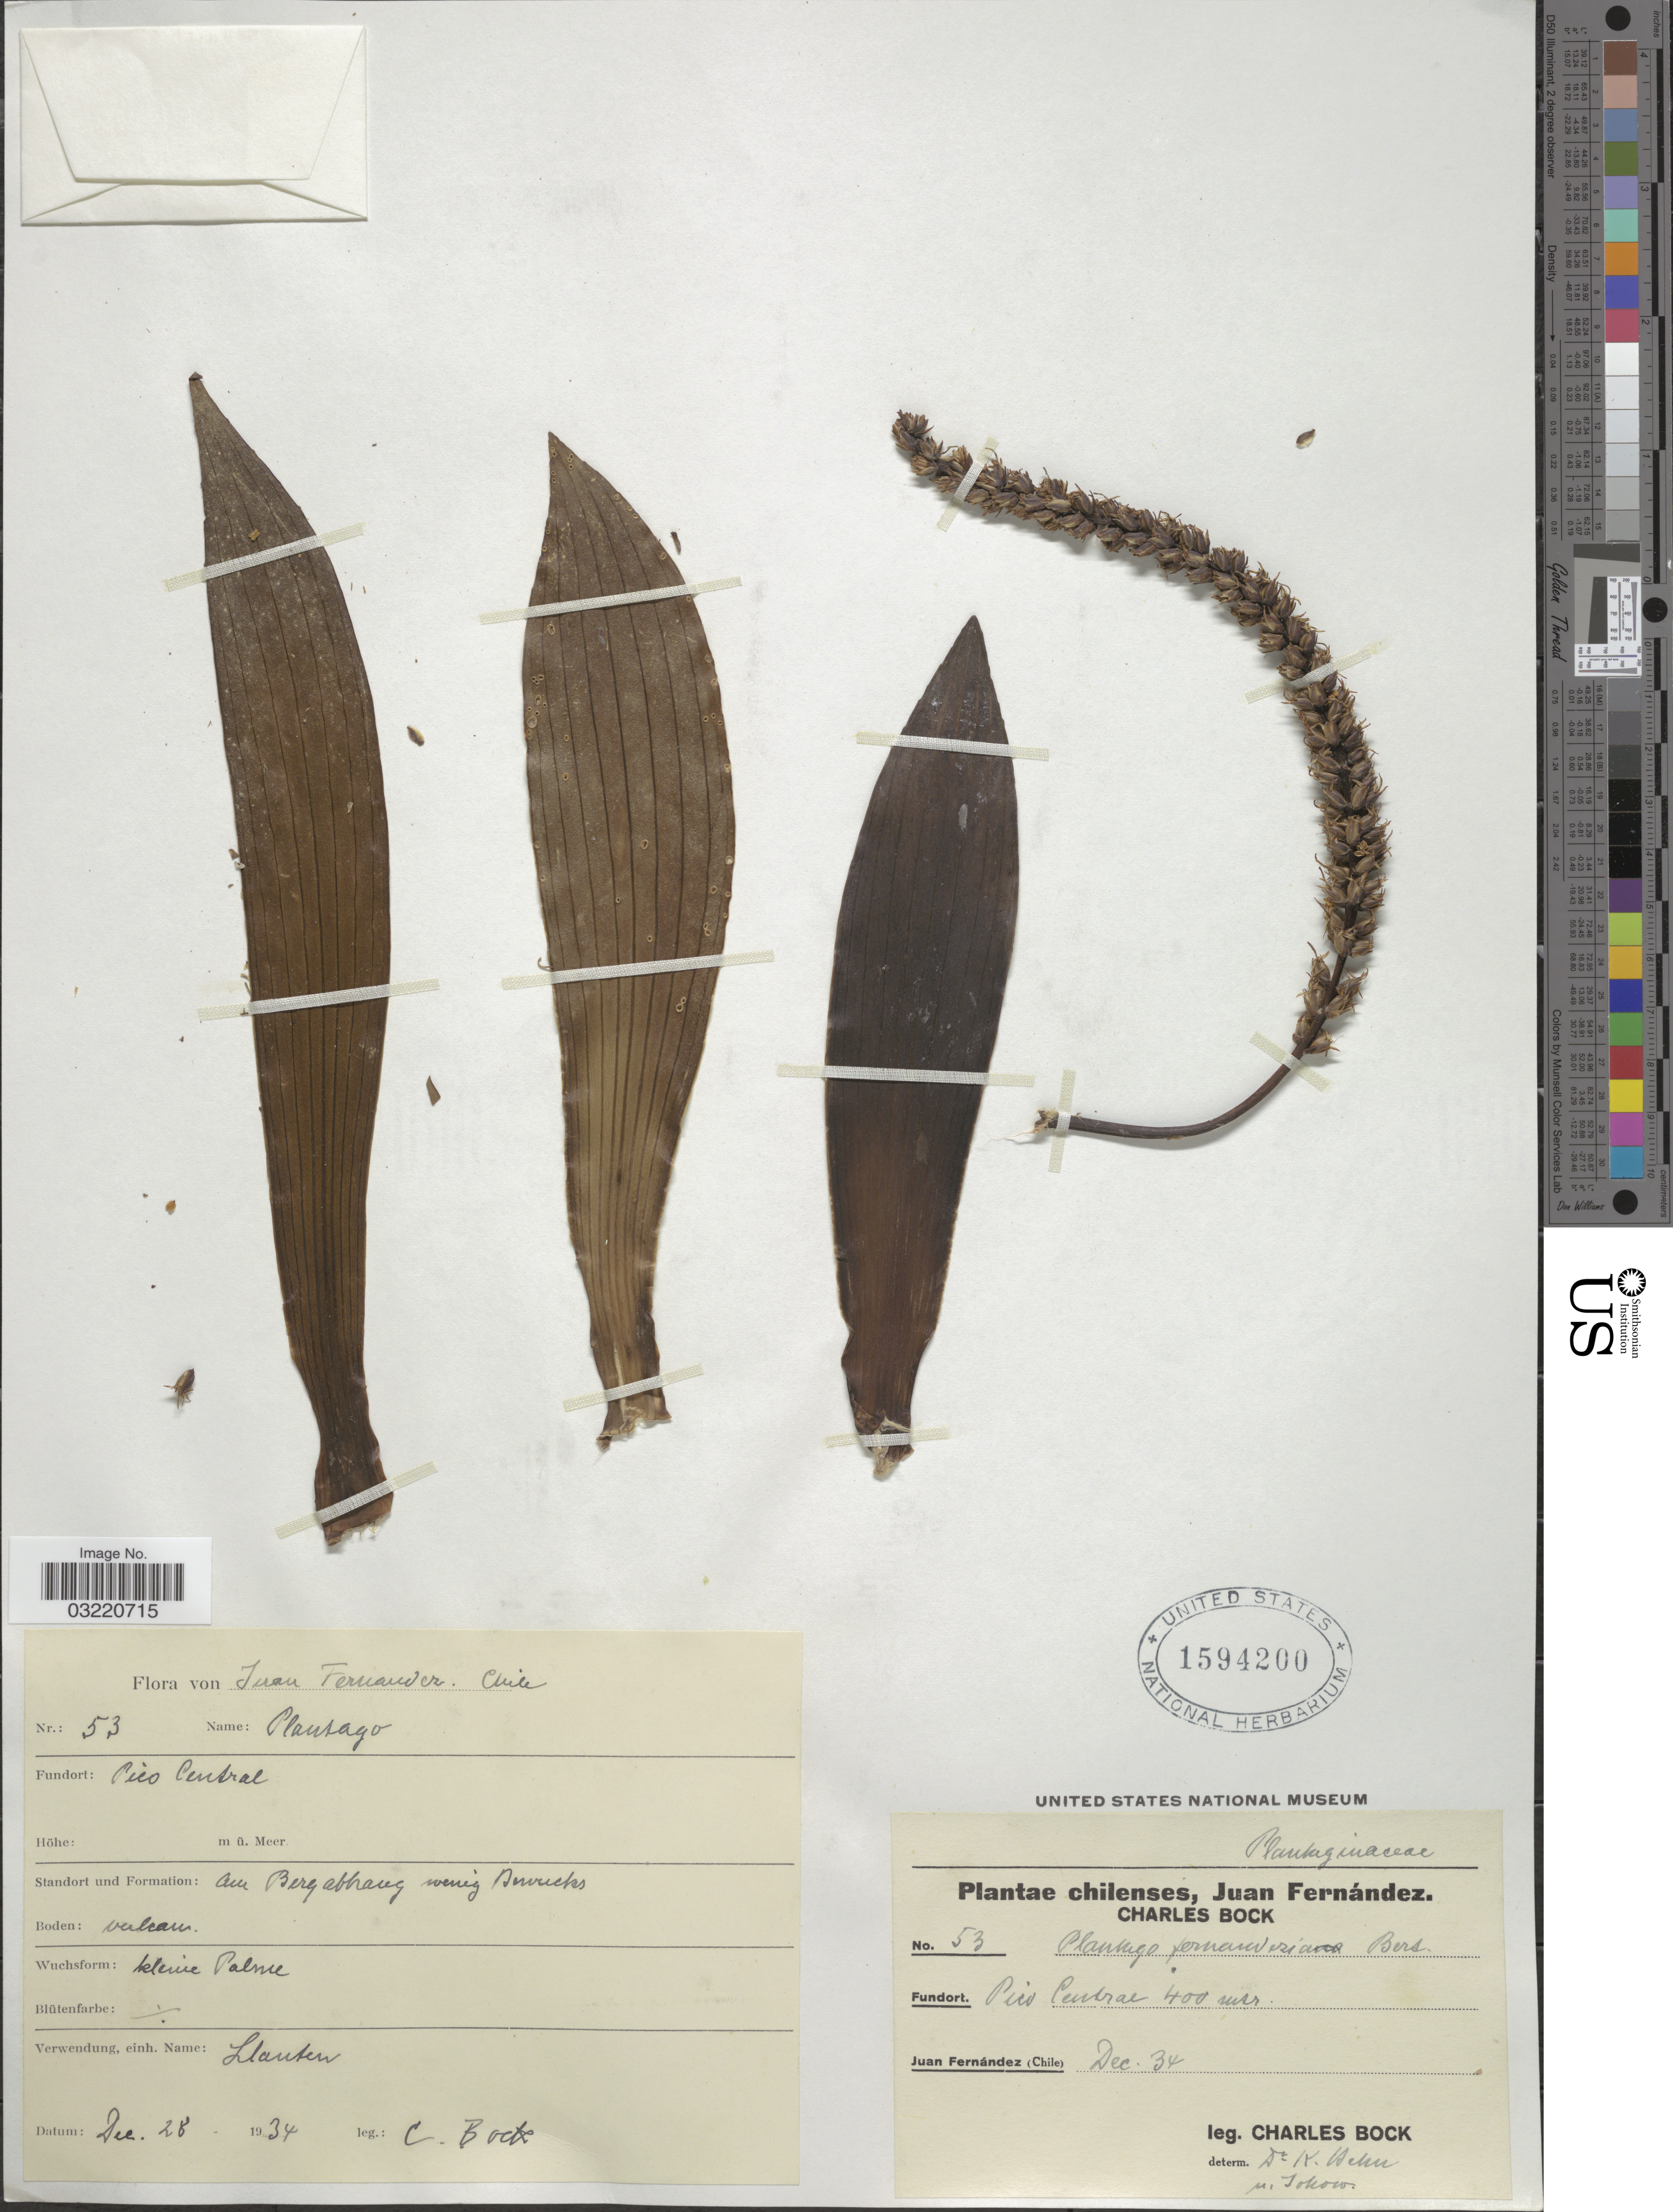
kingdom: Plantae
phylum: Tracheophyta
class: Magnoliopsida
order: Lamiales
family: Plantaginaceae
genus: Plantago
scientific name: Plantago fernandezia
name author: Bertero ex Barnéoud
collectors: C. Bock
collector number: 53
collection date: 1934-12-28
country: Chile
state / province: Valparaíso (V)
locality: Juan Fernandez. Pico Central.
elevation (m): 400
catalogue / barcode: US 1594200